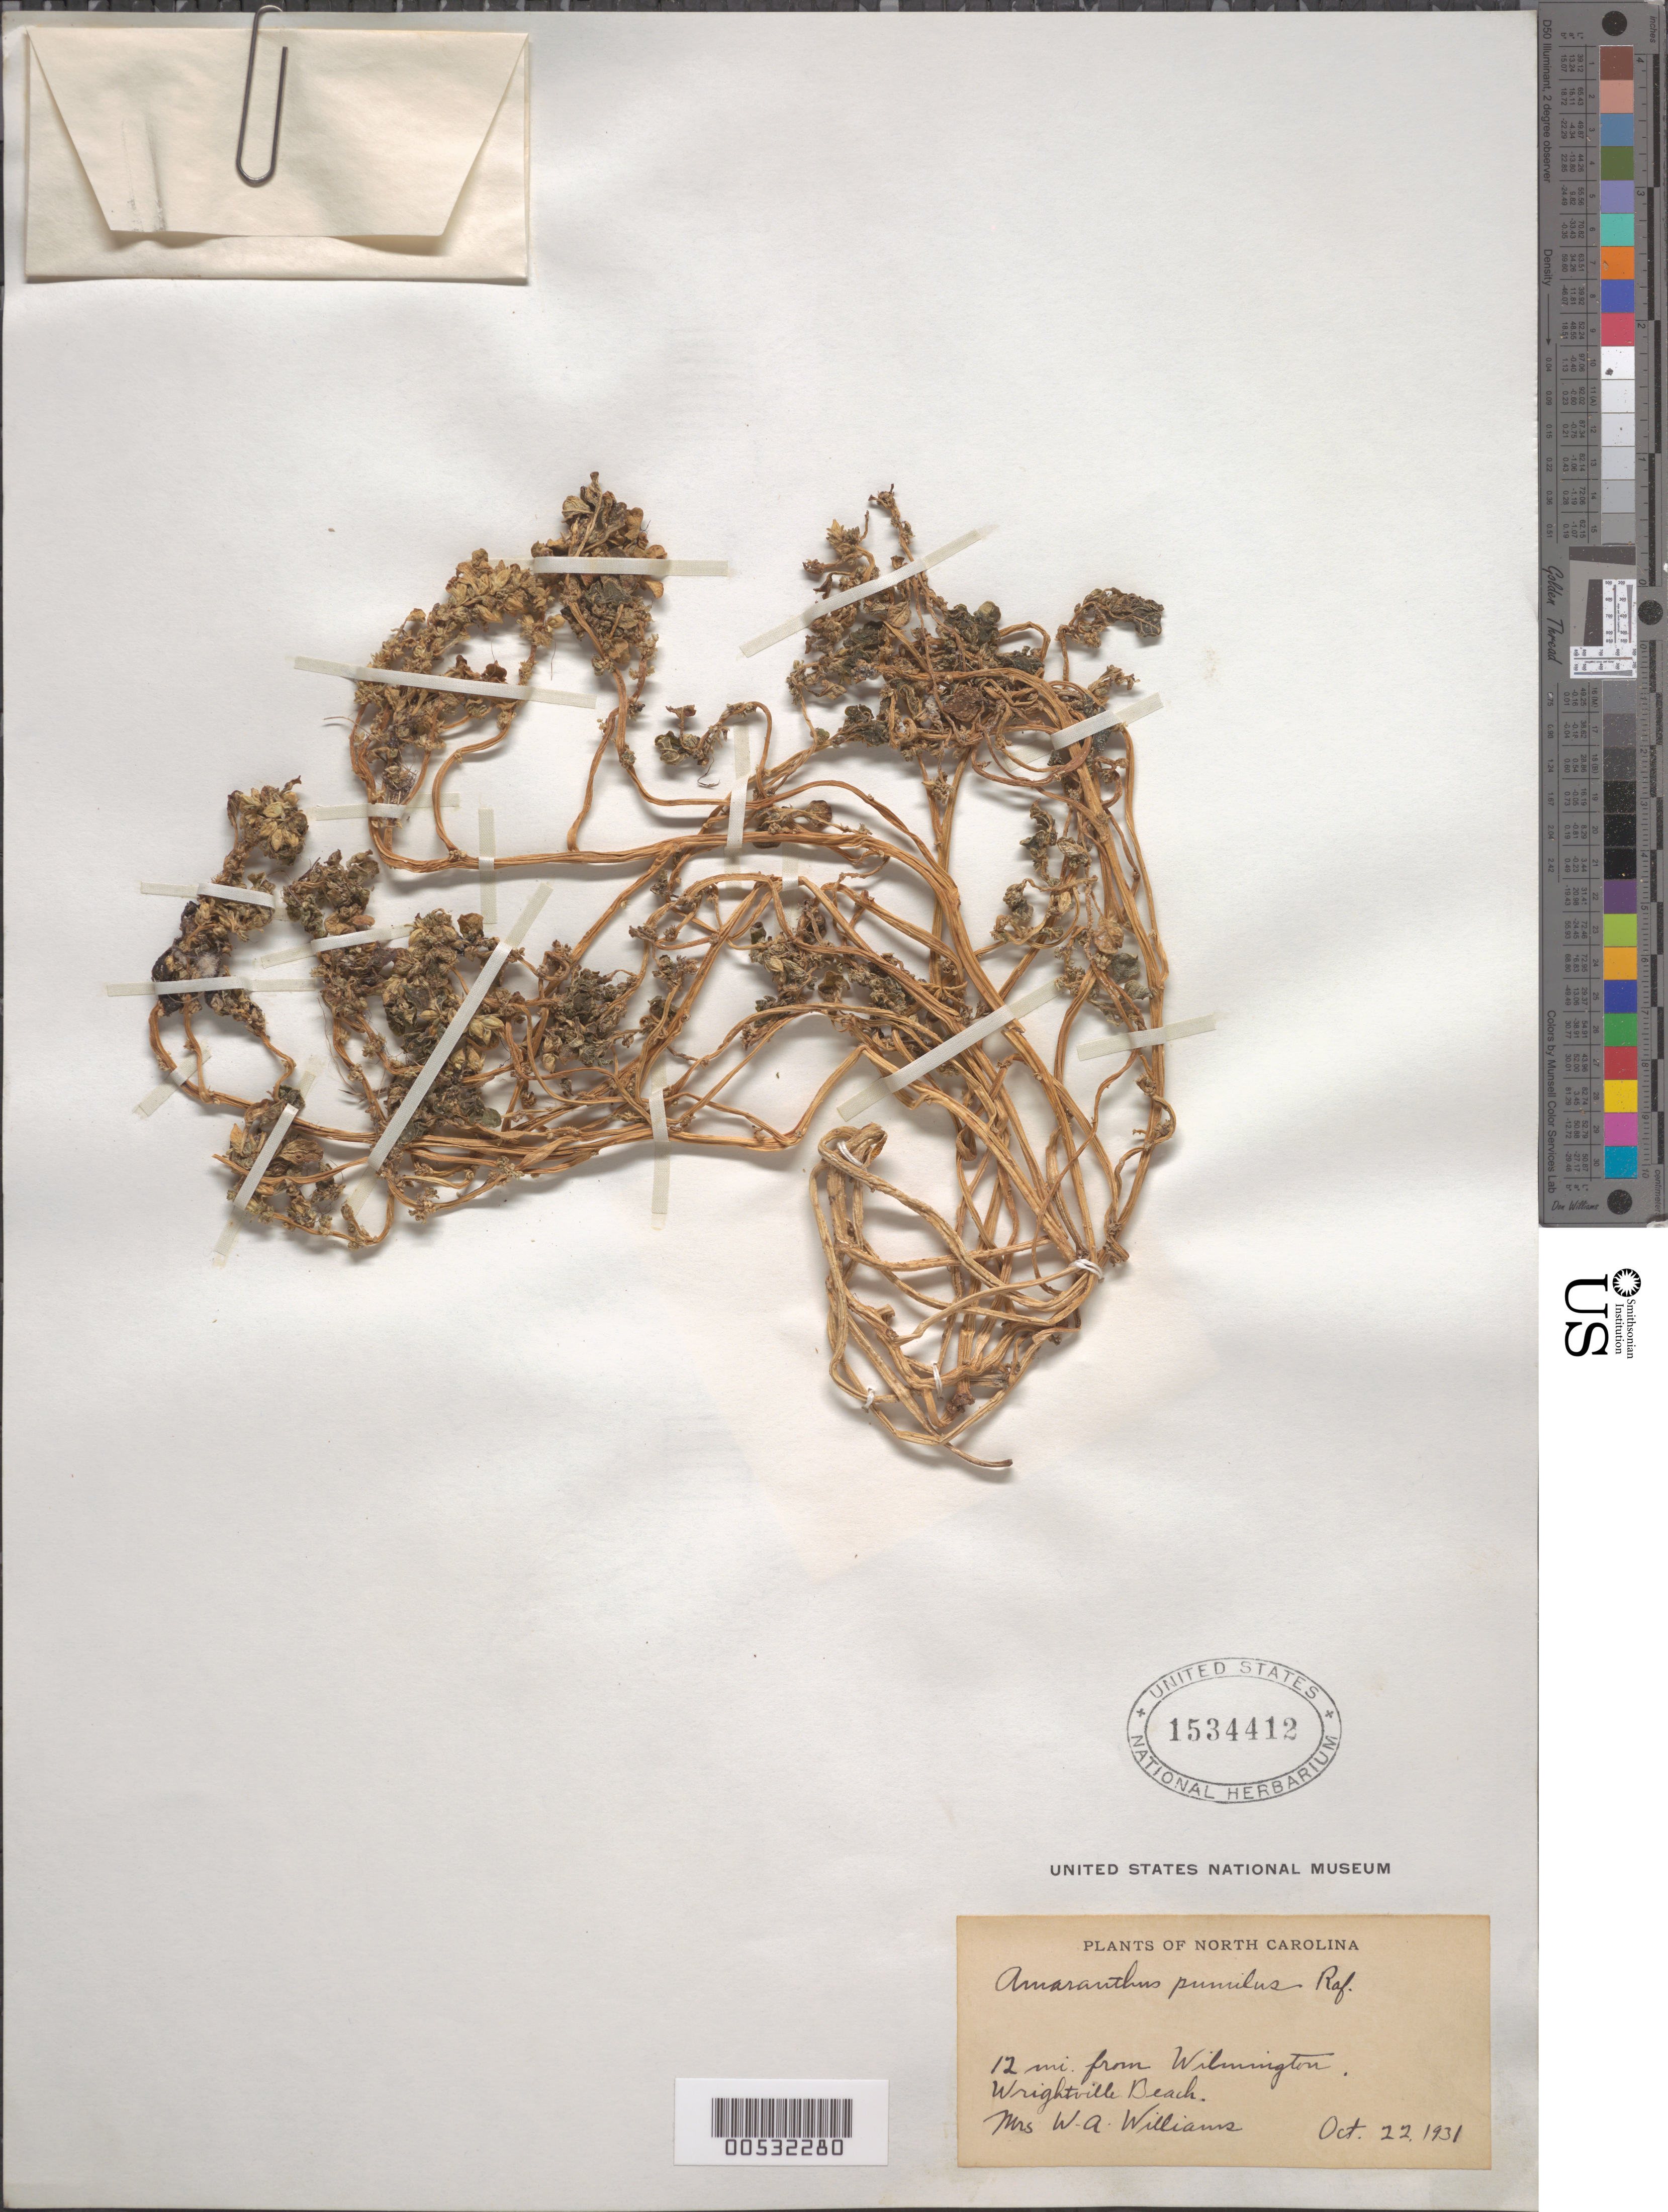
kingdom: Plantae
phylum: Tracheophyta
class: Magnoliopsida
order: Caryophyllales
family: Amaranthaceae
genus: Amaranthus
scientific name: Amaranthus pumilus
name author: Raf.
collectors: W. A. Williams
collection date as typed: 22 Oct 1931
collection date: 1931-10-22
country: United States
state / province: North Carolina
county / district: Martin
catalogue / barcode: US 1534412